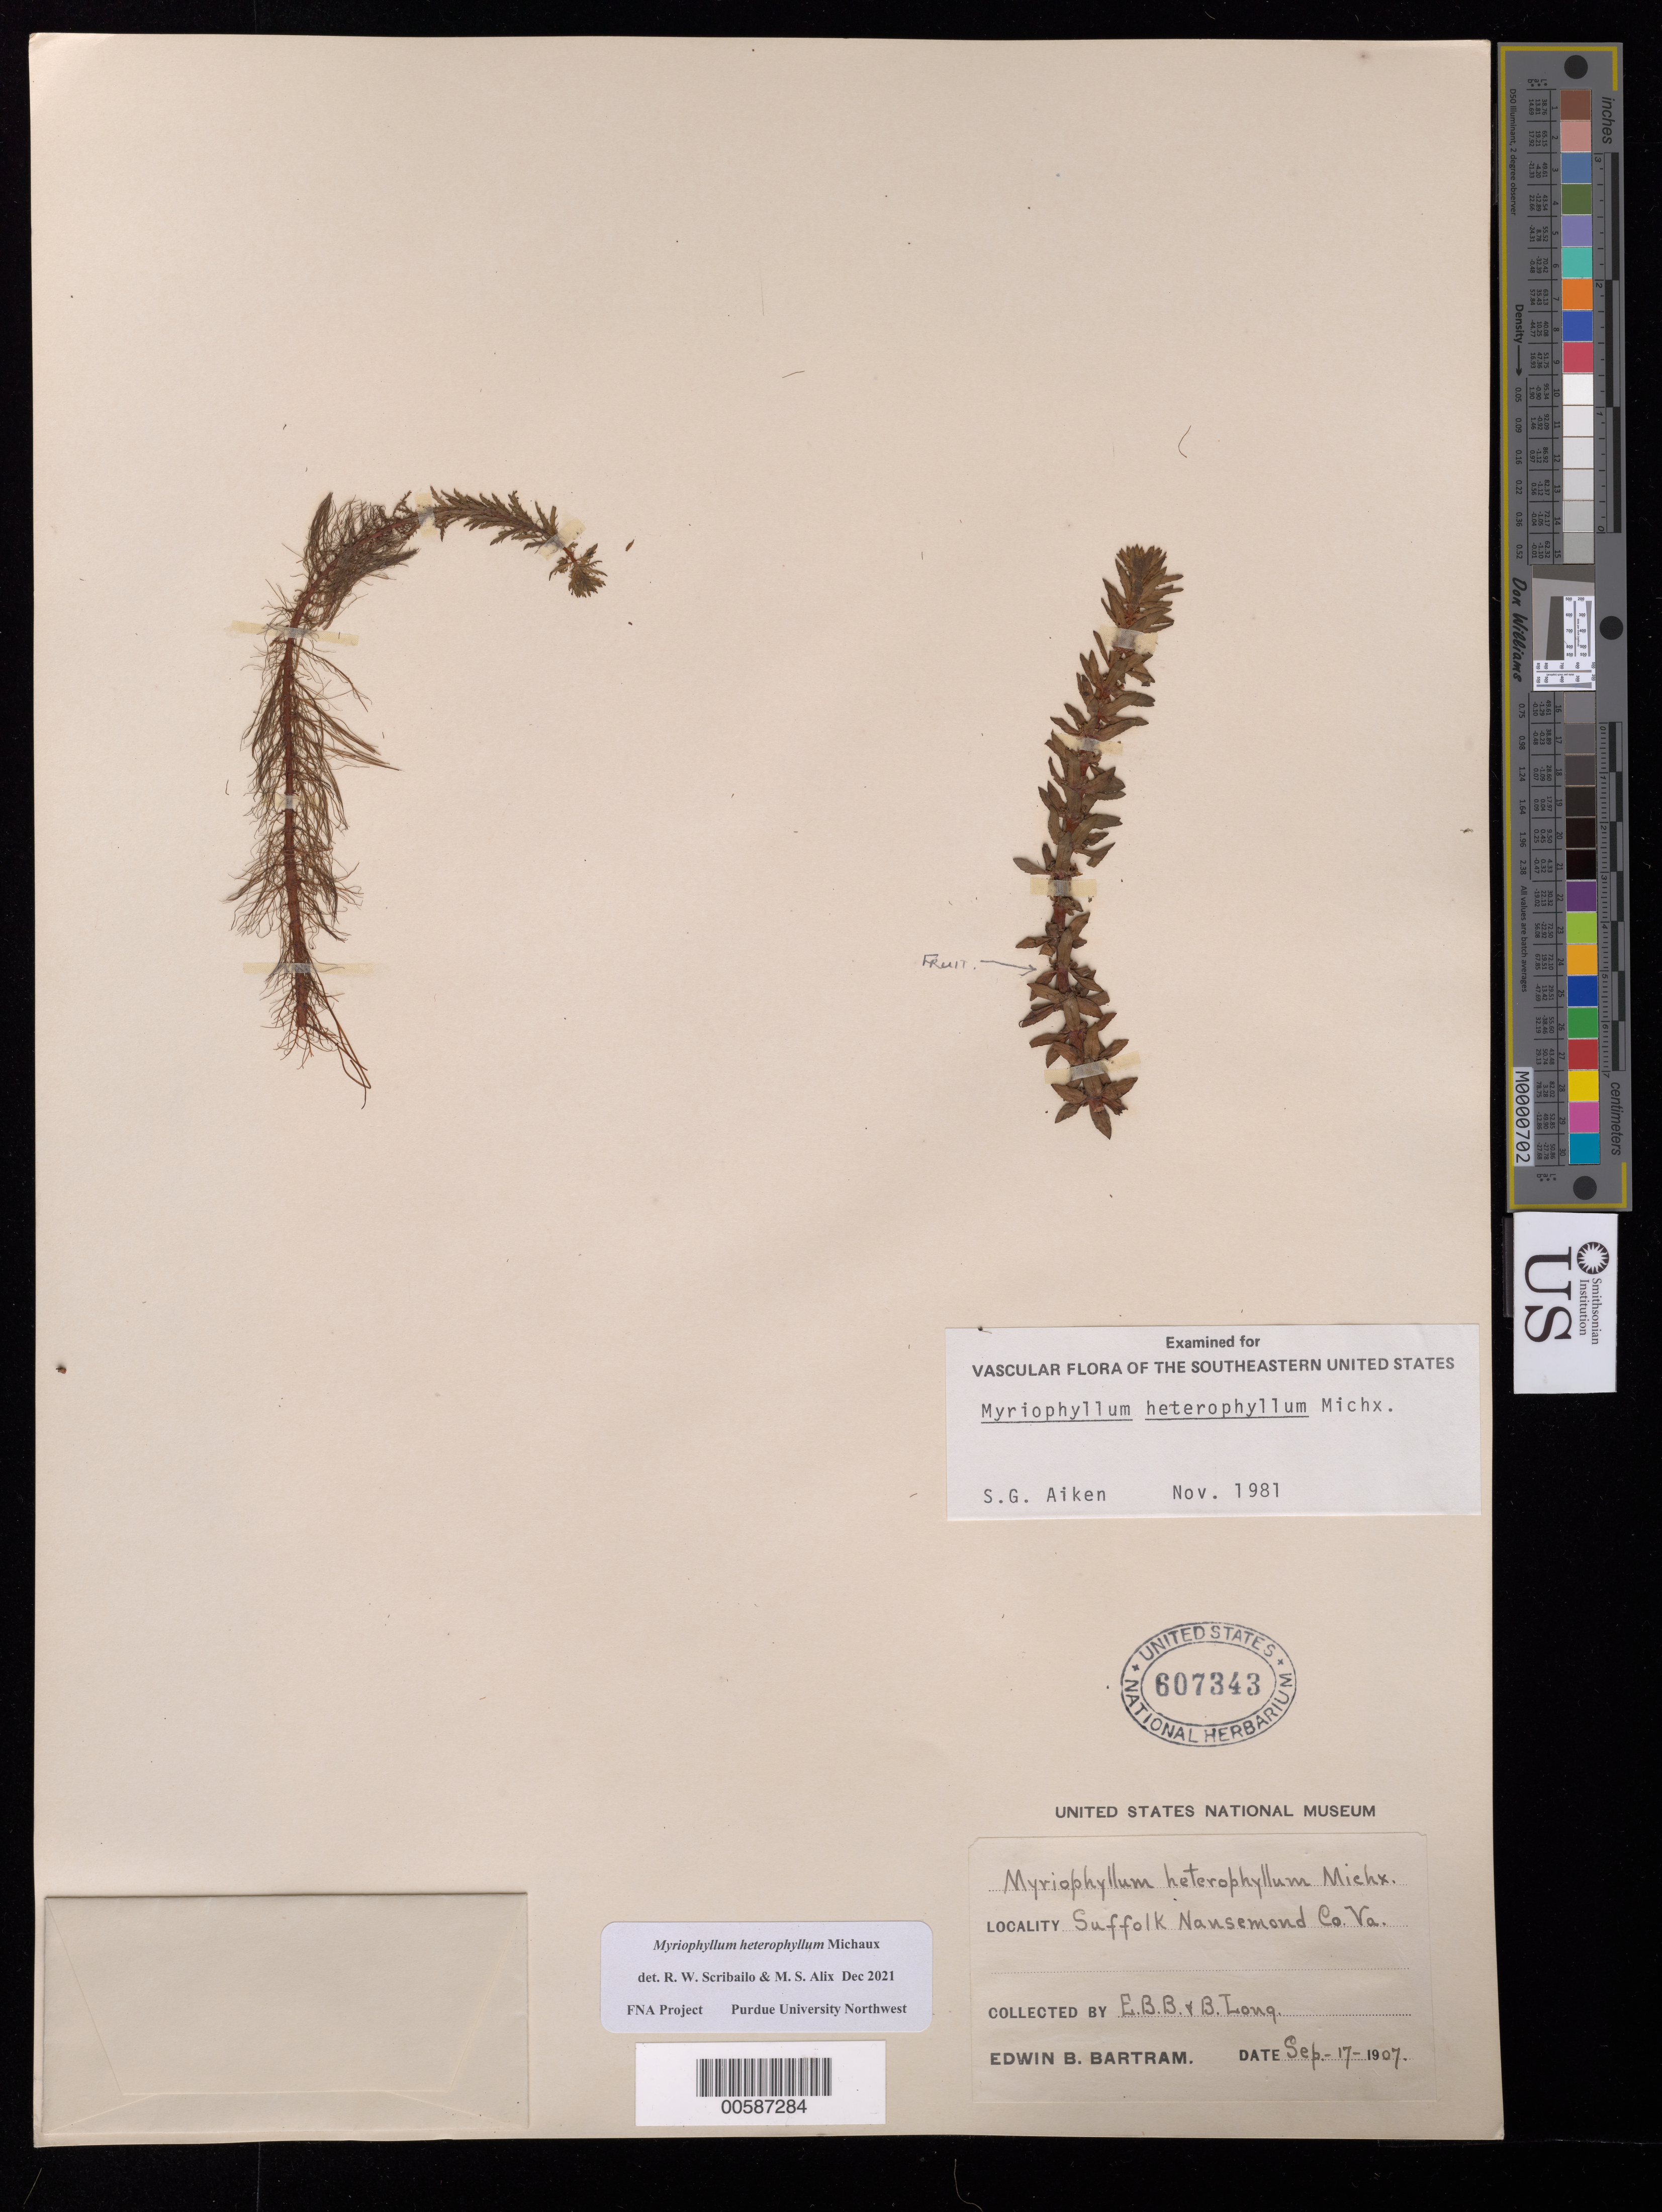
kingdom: Plantae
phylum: Tracheophyta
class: Magnoliopsida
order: Saxifragales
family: Haloragaceae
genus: Myriophyllum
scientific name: Myriophyllum heterophyllum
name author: Michx.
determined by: Scribailo, R. W.; Alix, M. S.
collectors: E. B. Bartram & B. Long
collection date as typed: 17 Sep 1907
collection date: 1907-09-17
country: United States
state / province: Virginia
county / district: City of Suffolk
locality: Nansemond County, Suffolk. [Nansemond County is now part of Suffolk City.]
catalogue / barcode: US 607343